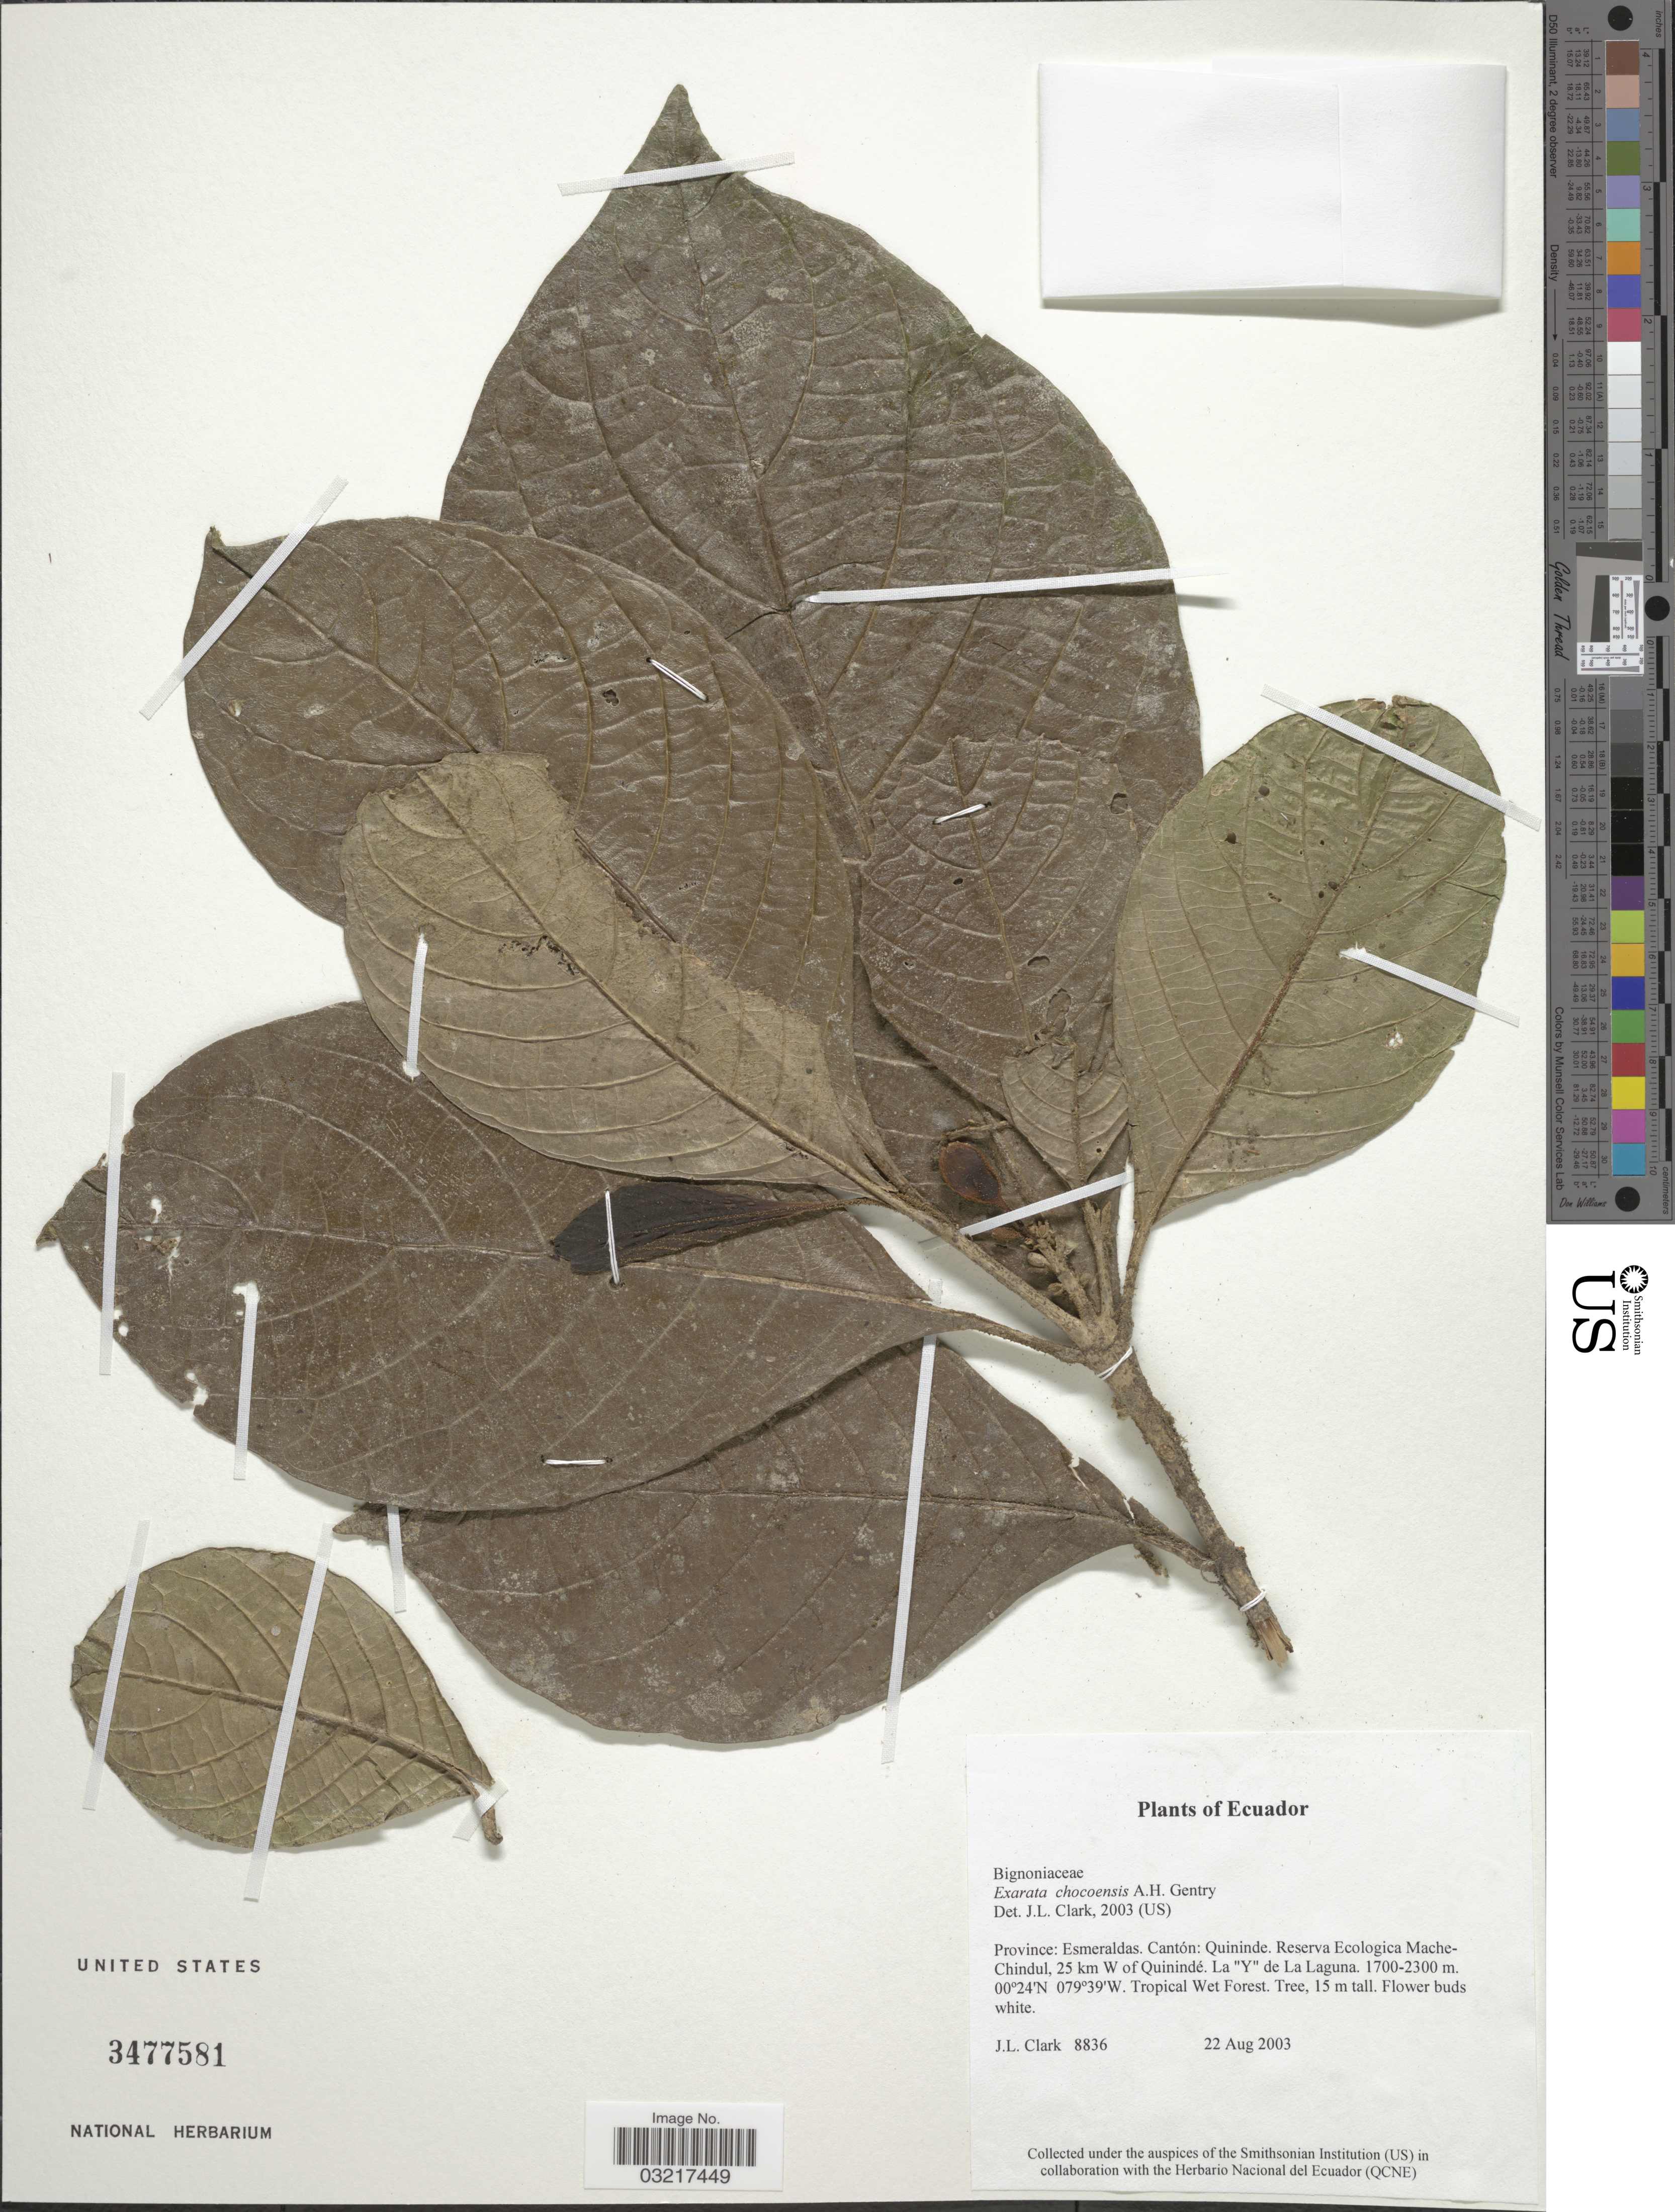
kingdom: Plantae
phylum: Tracheophyta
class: Magnoliopsida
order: Lamiales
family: Schlegeliaceae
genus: Exarata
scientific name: Exarata sp.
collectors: J. L. Clark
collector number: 8836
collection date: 2003-08-22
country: Ecuador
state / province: Esmeraldas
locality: Cantón: Quininde. Reserva Ecologica Mache-Chindul, 25 km W of Quinindé. La "Y" de La Laguna.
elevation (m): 1700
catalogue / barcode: US 3477581